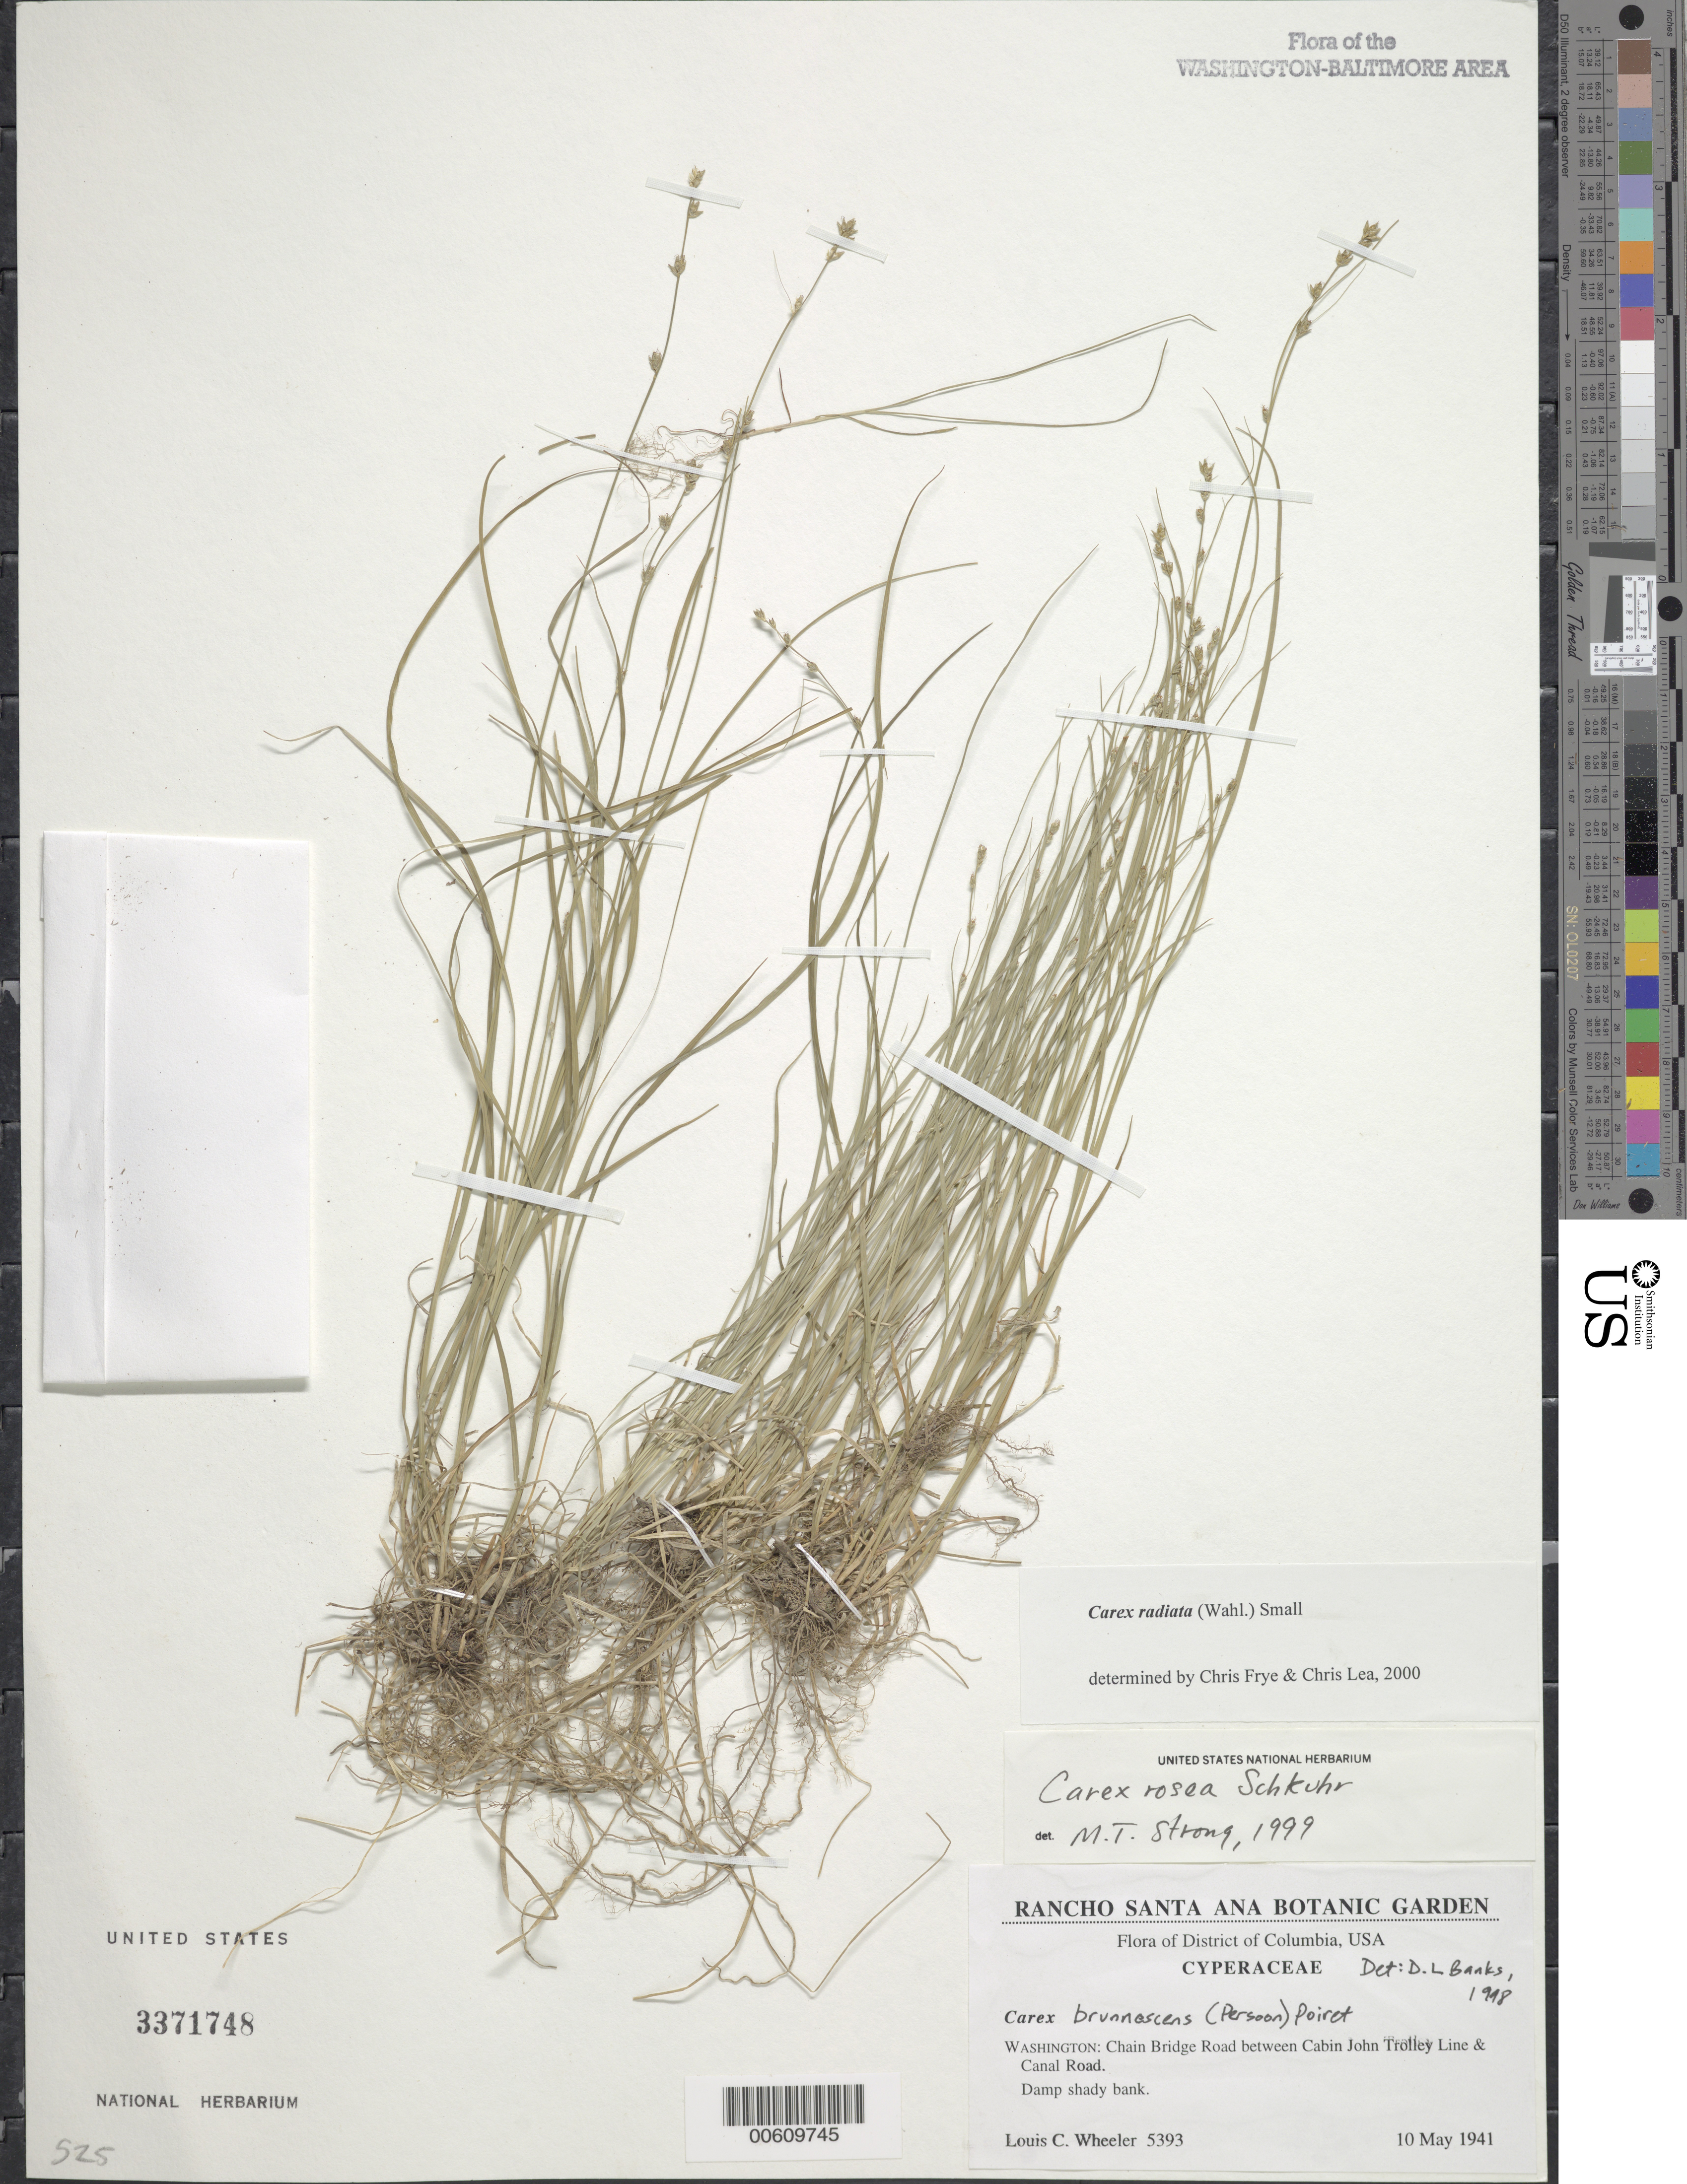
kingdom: Plantae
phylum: Tracheophyta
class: Liliopsida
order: Poales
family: Cyperaceae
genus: Carex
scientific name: Carex radiata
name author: (Wahlenb.) Small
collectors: L. C. Wheeler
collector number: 5393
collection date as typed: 10 May 1941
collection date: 1941-05-10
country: United States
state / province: District of Columbia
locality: Chain Bridge Road between Cabin John Trolley Line and Canal Road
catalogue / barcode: US 3371748